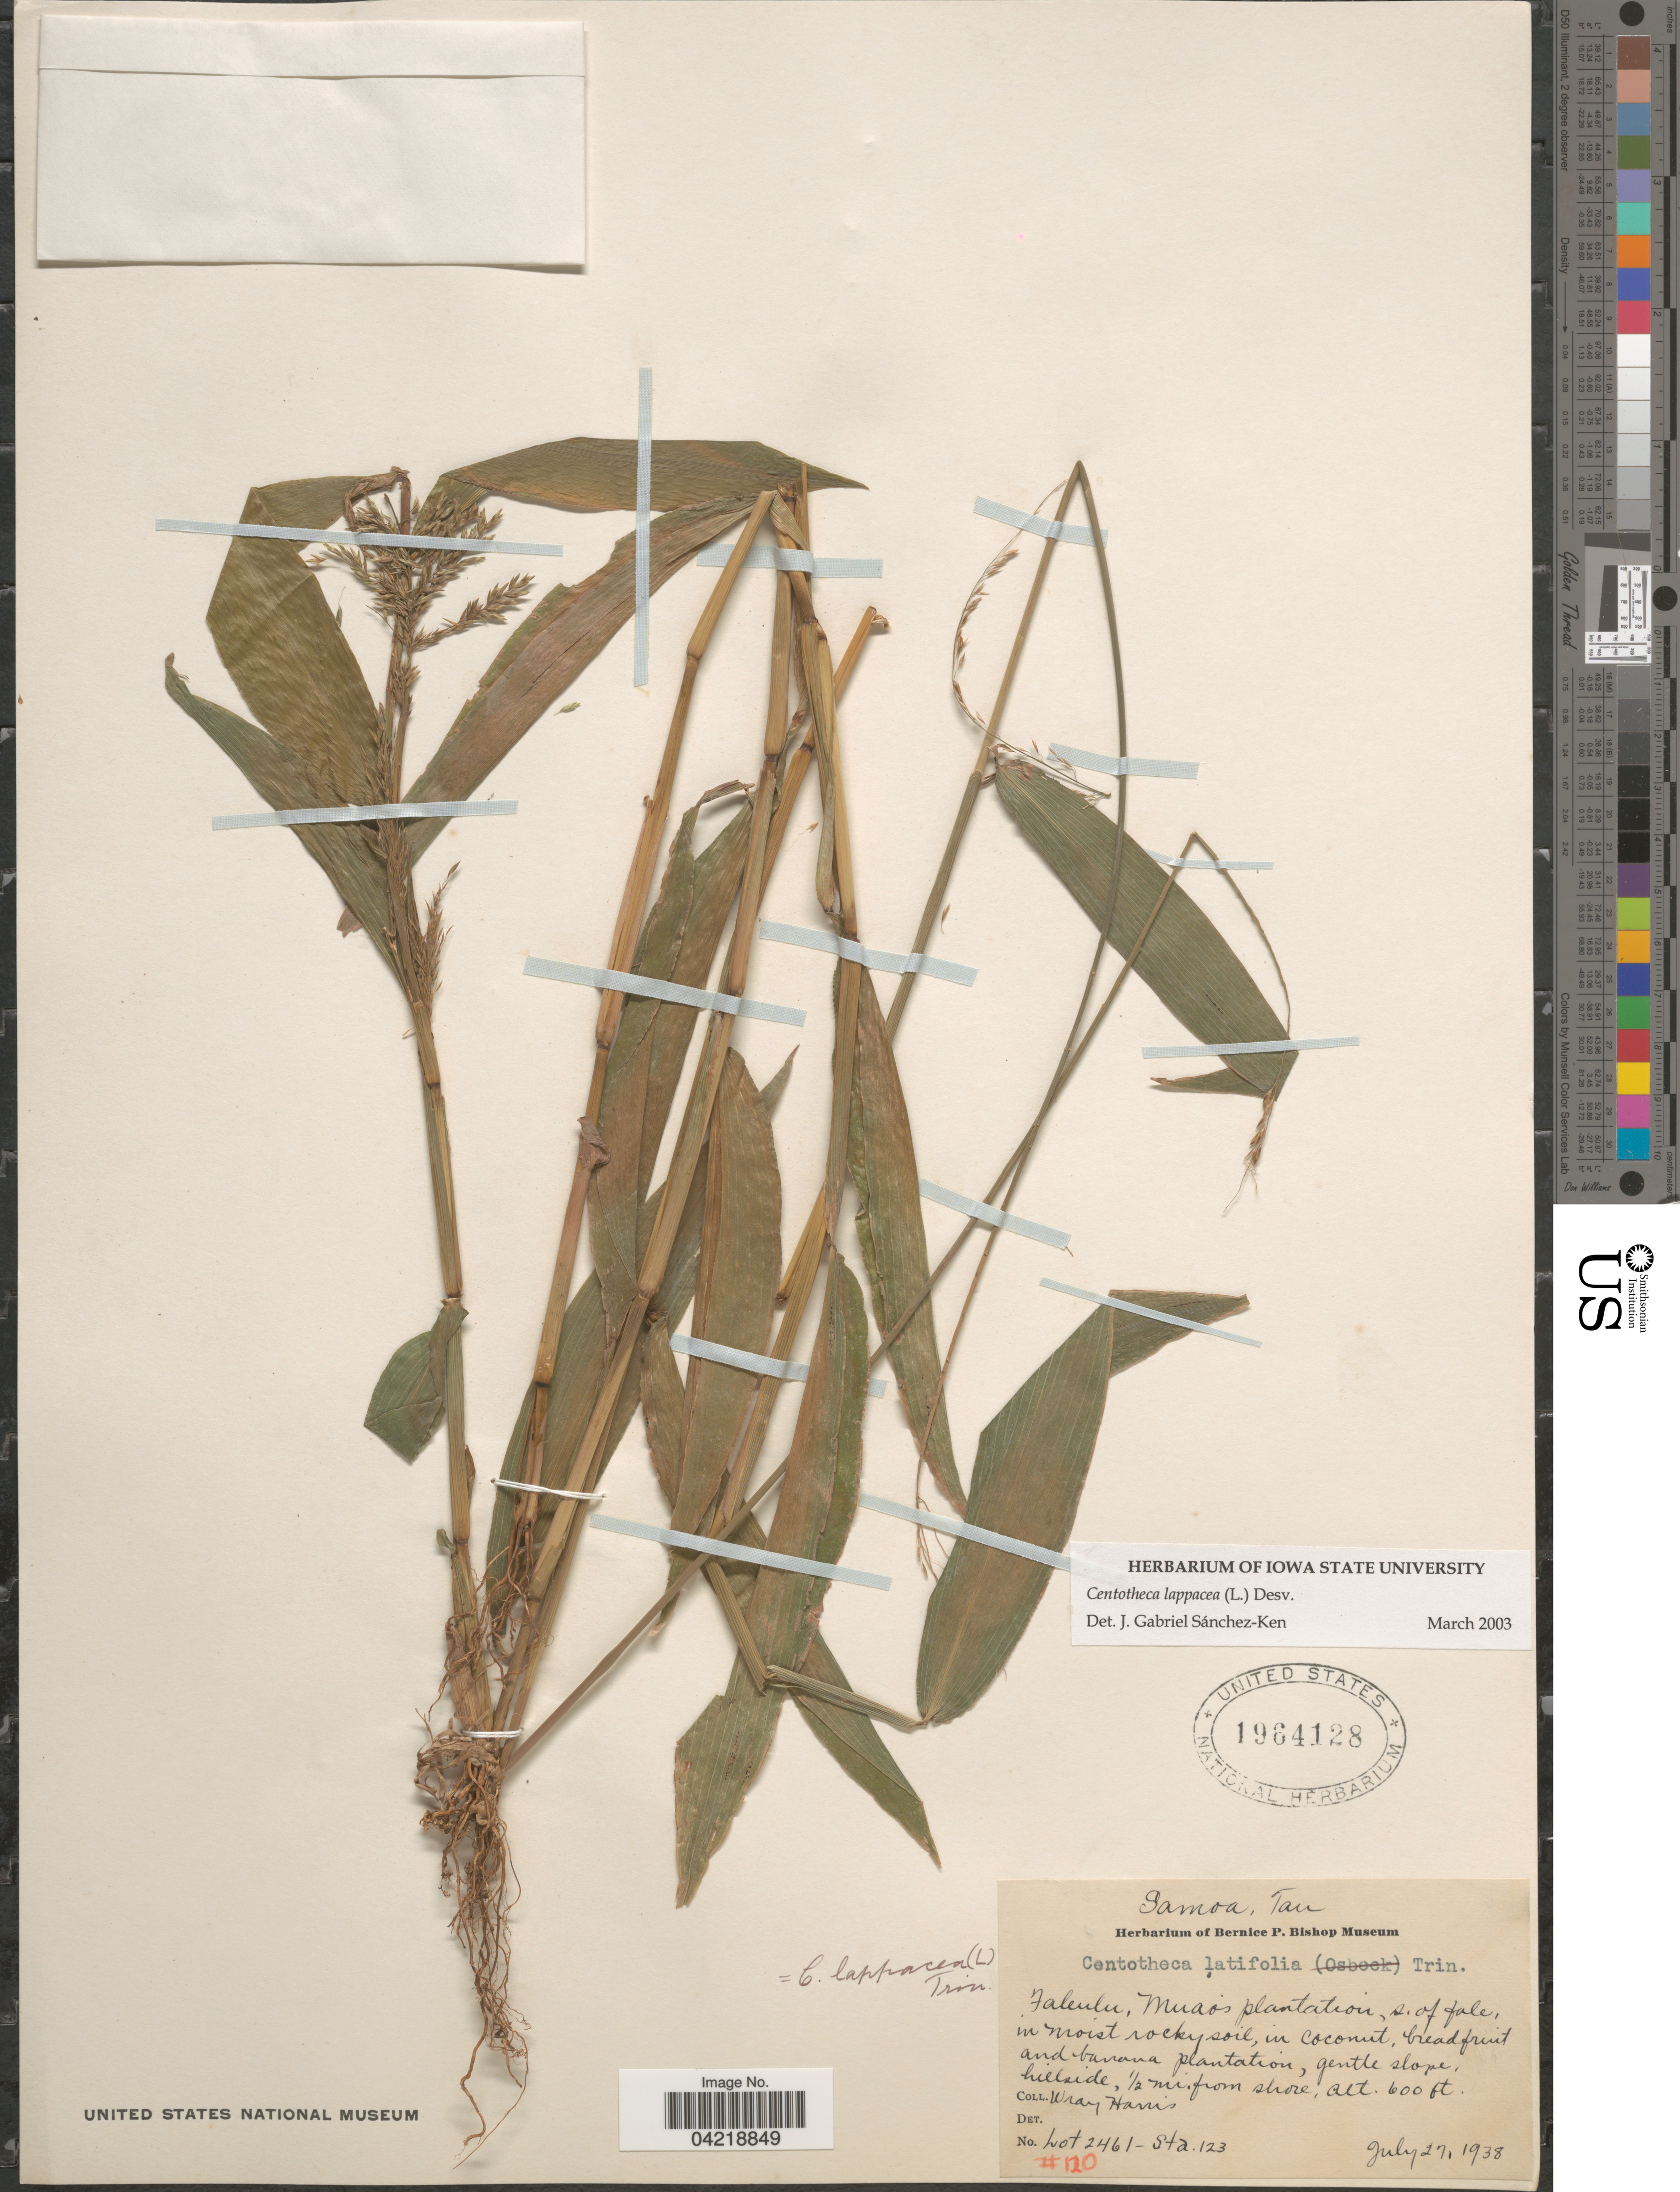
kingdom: Plantae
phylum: Tracheophyta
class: Liliopsida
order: Poales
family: Poaceae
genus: Centotheca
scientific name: Centotheca lappacea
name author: (L.) Desv.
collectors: W. Harris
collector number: Lot2461-Sta.123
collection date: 1938-07-27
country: American Samoa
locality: Samoa, Tau. Faleulu, Muaos [interpreted] plantation, s. of fale, in moist rocky soil.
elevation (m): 183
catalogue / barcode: US 1964128